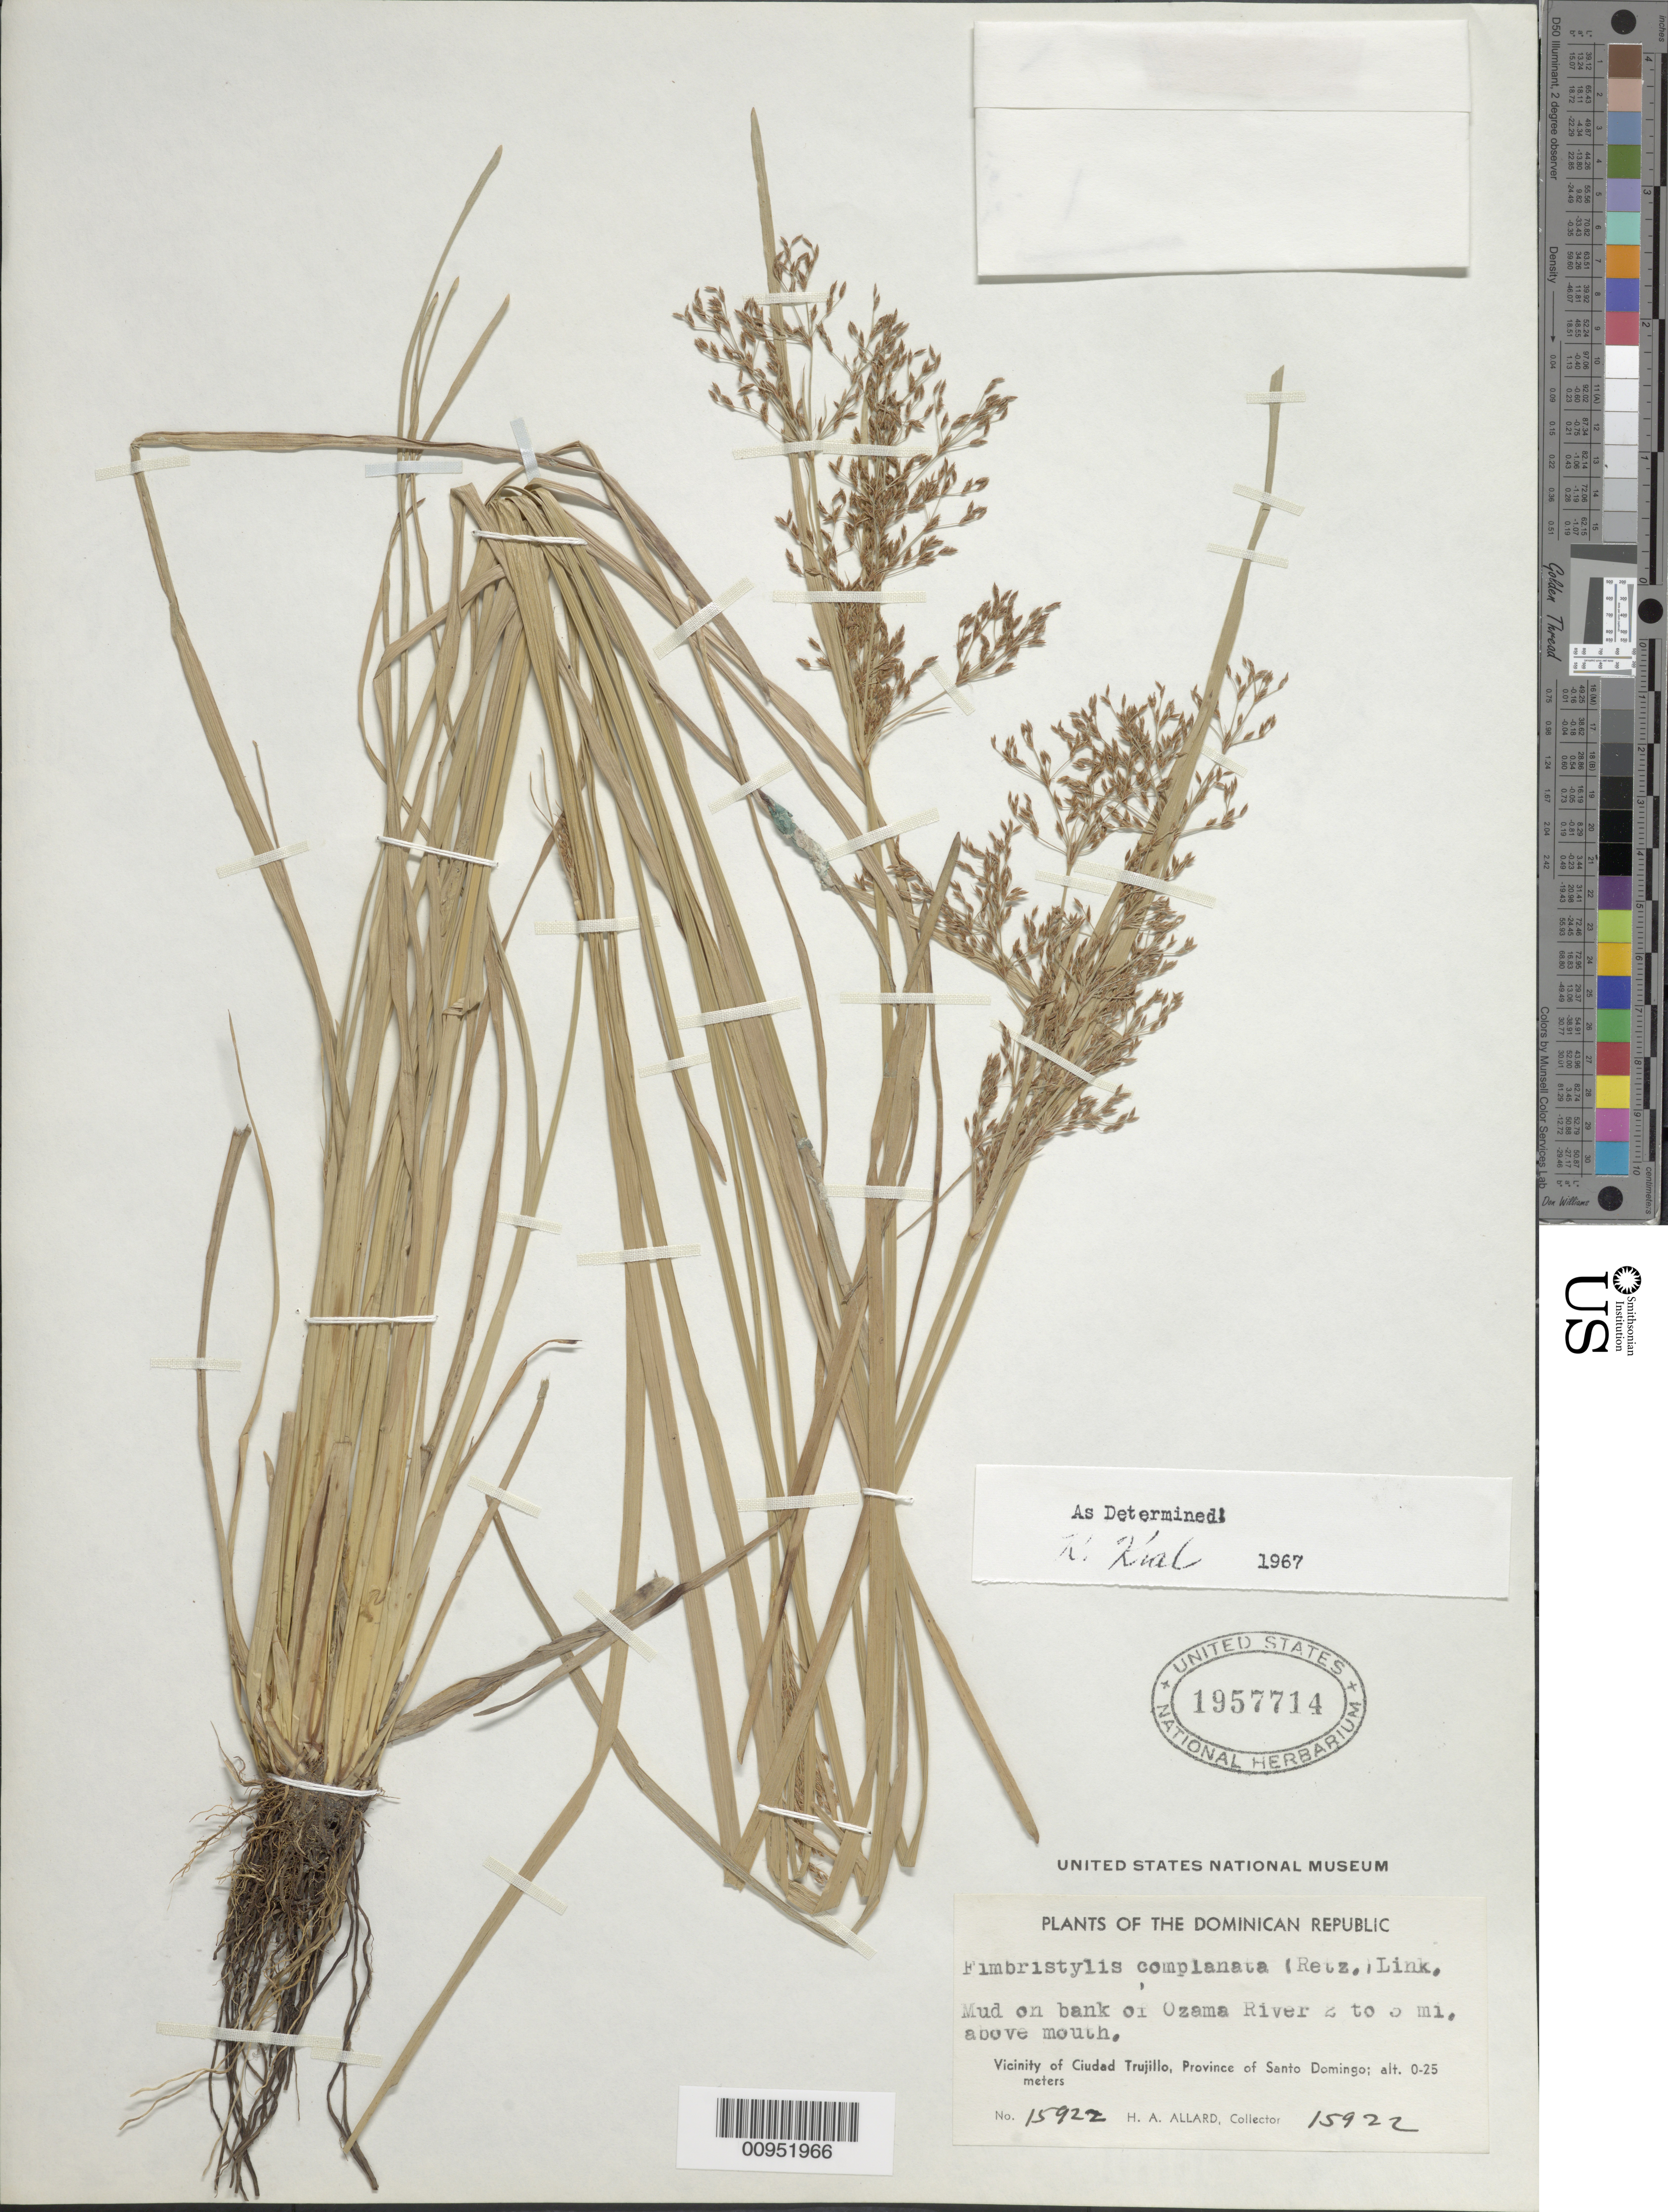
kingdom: Plantae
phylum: Tracheophyta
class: Liliopsida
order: Poales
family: Cyperaceae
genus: Fimbristylis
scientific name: Fimbristylis complanata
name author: (Retz.) Link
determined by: Kral, Robert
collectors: H. A. Allard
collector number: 15922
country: Dominican Republic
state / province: Santo Domingo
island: Hispaniola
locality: Vicinity of Ciudad Trujillo, bank of Ozama River 2 to 3 miles above mouth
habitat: Mud on bank of river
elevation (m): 0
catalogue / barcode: US 1957714